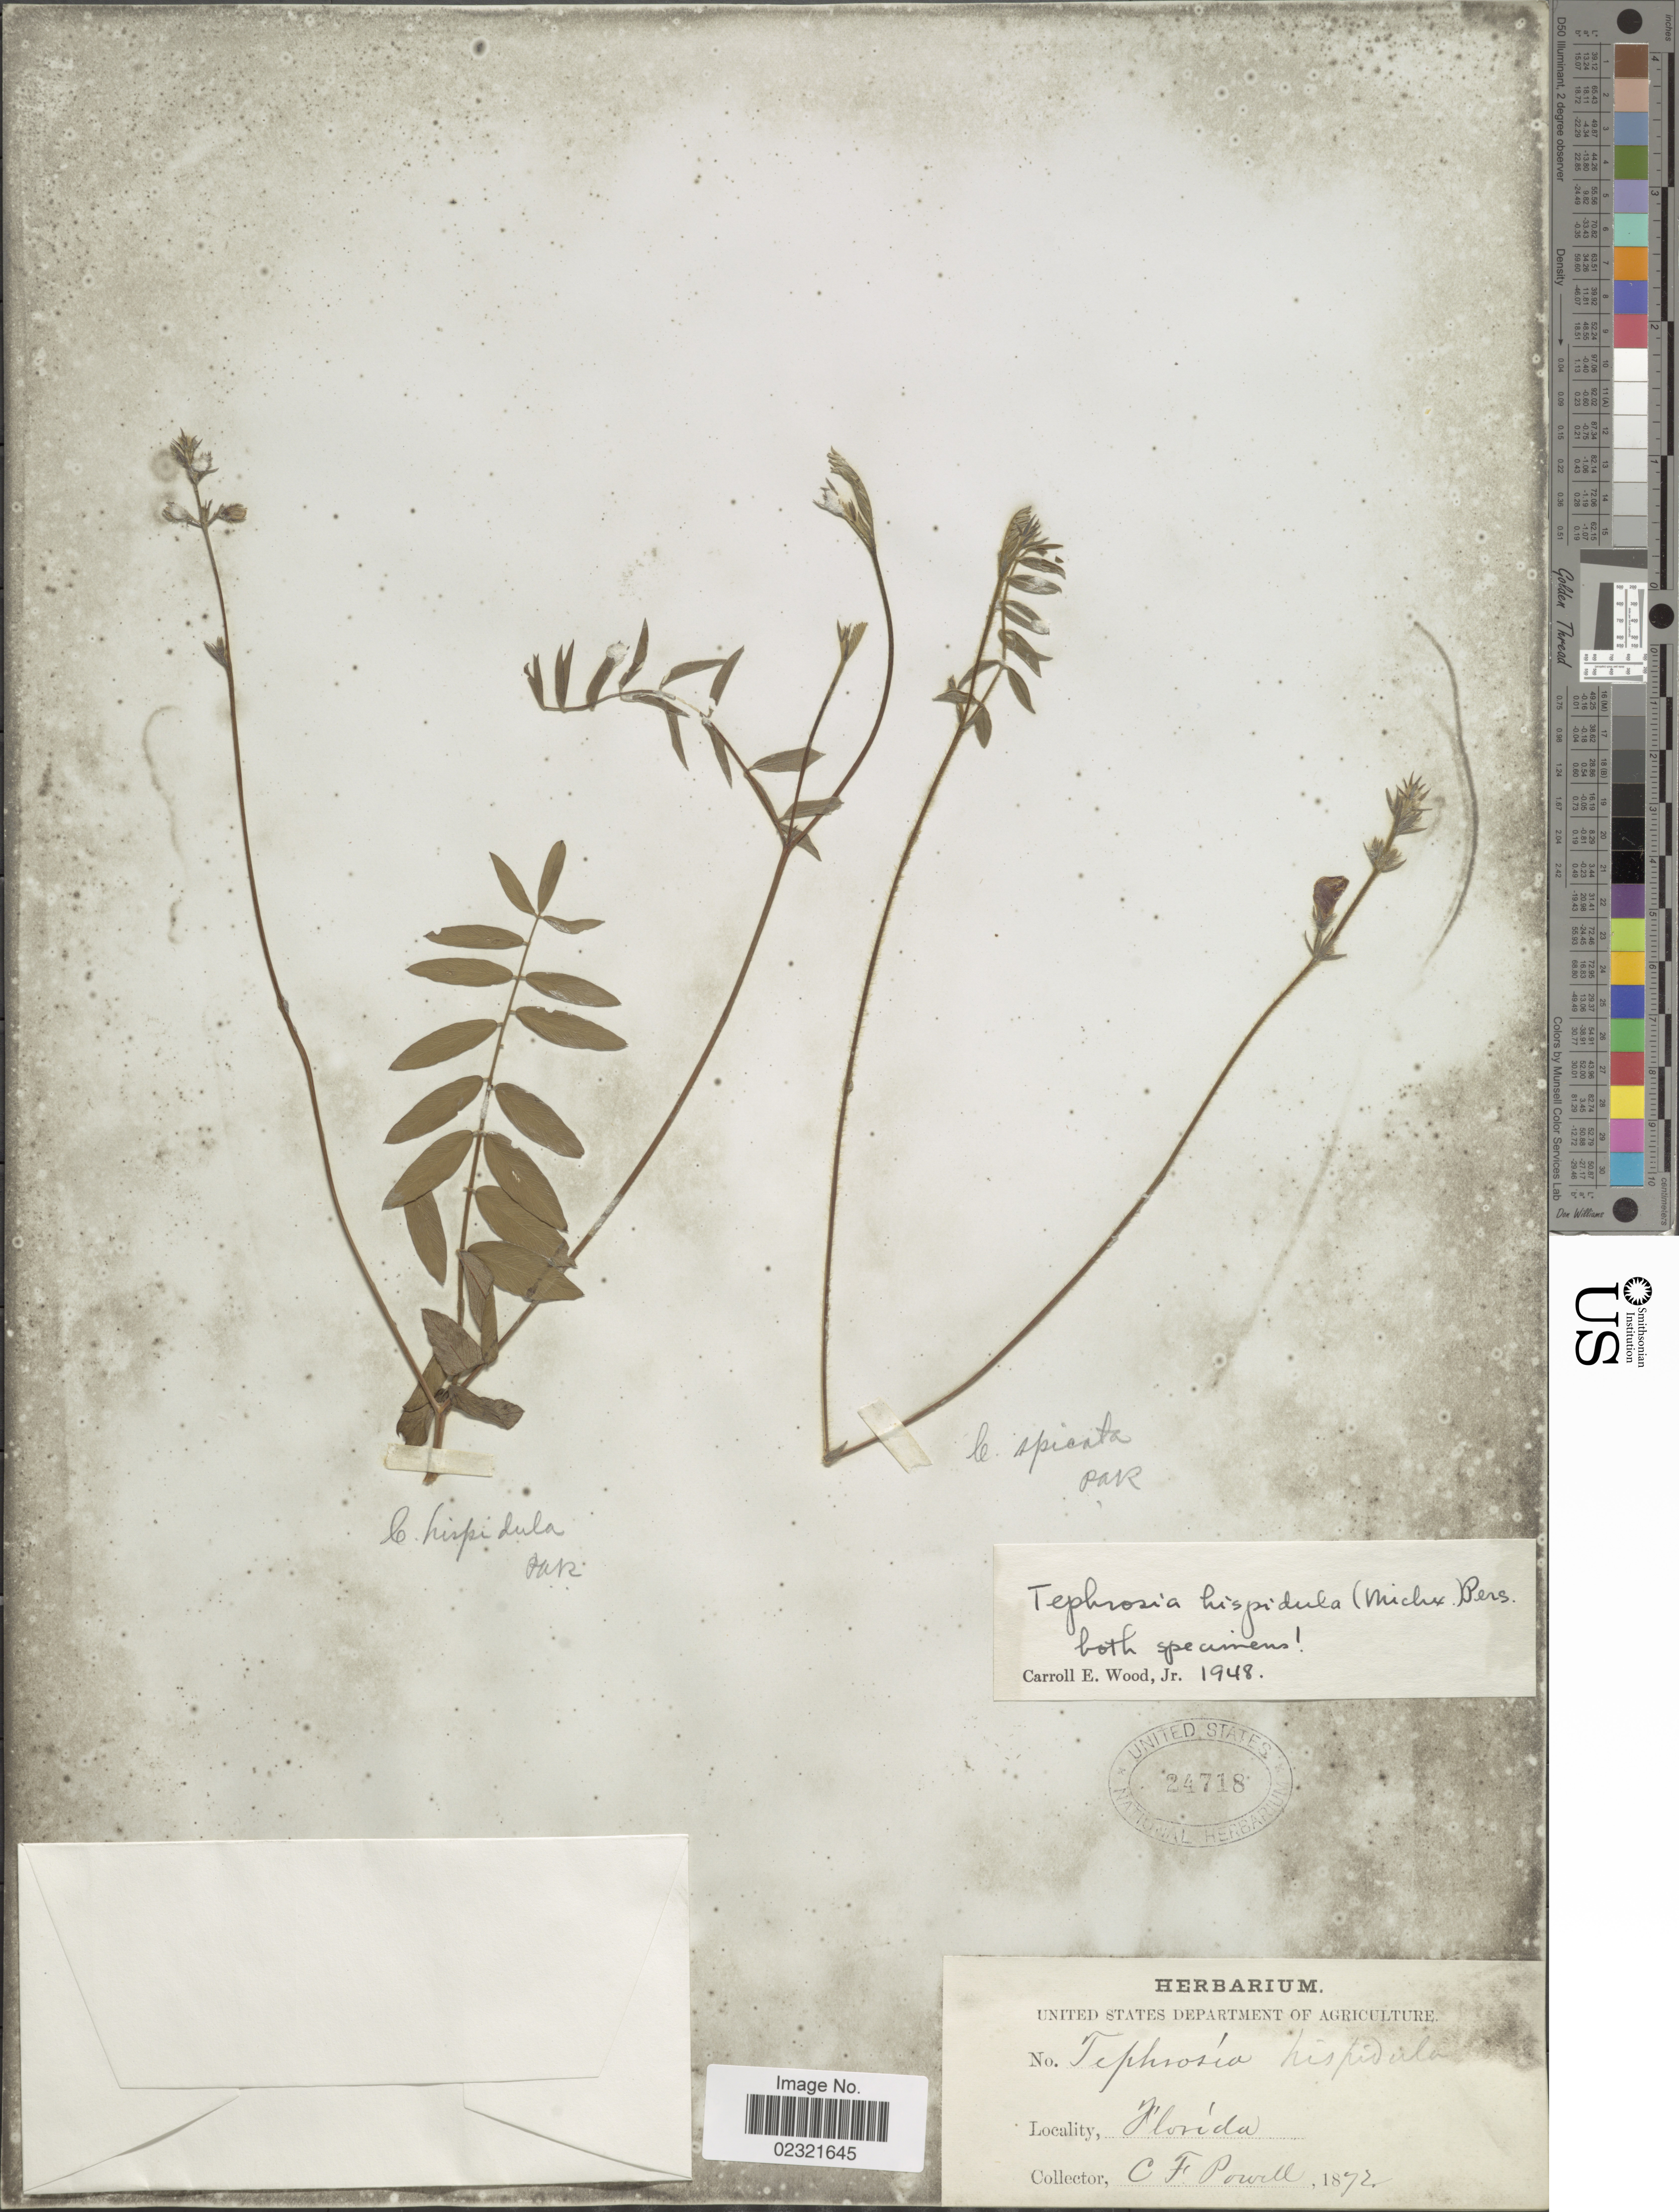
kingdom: Plantae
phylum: Tracheophyta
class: Magnoliopsida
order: Fabales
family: Fabaceae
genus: Tephrosia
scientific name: Tephrosia hispidula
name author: (Michx.) Pers.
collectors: C. F. Powell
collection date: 1872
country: United States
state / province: Florida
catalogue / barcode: US 24718